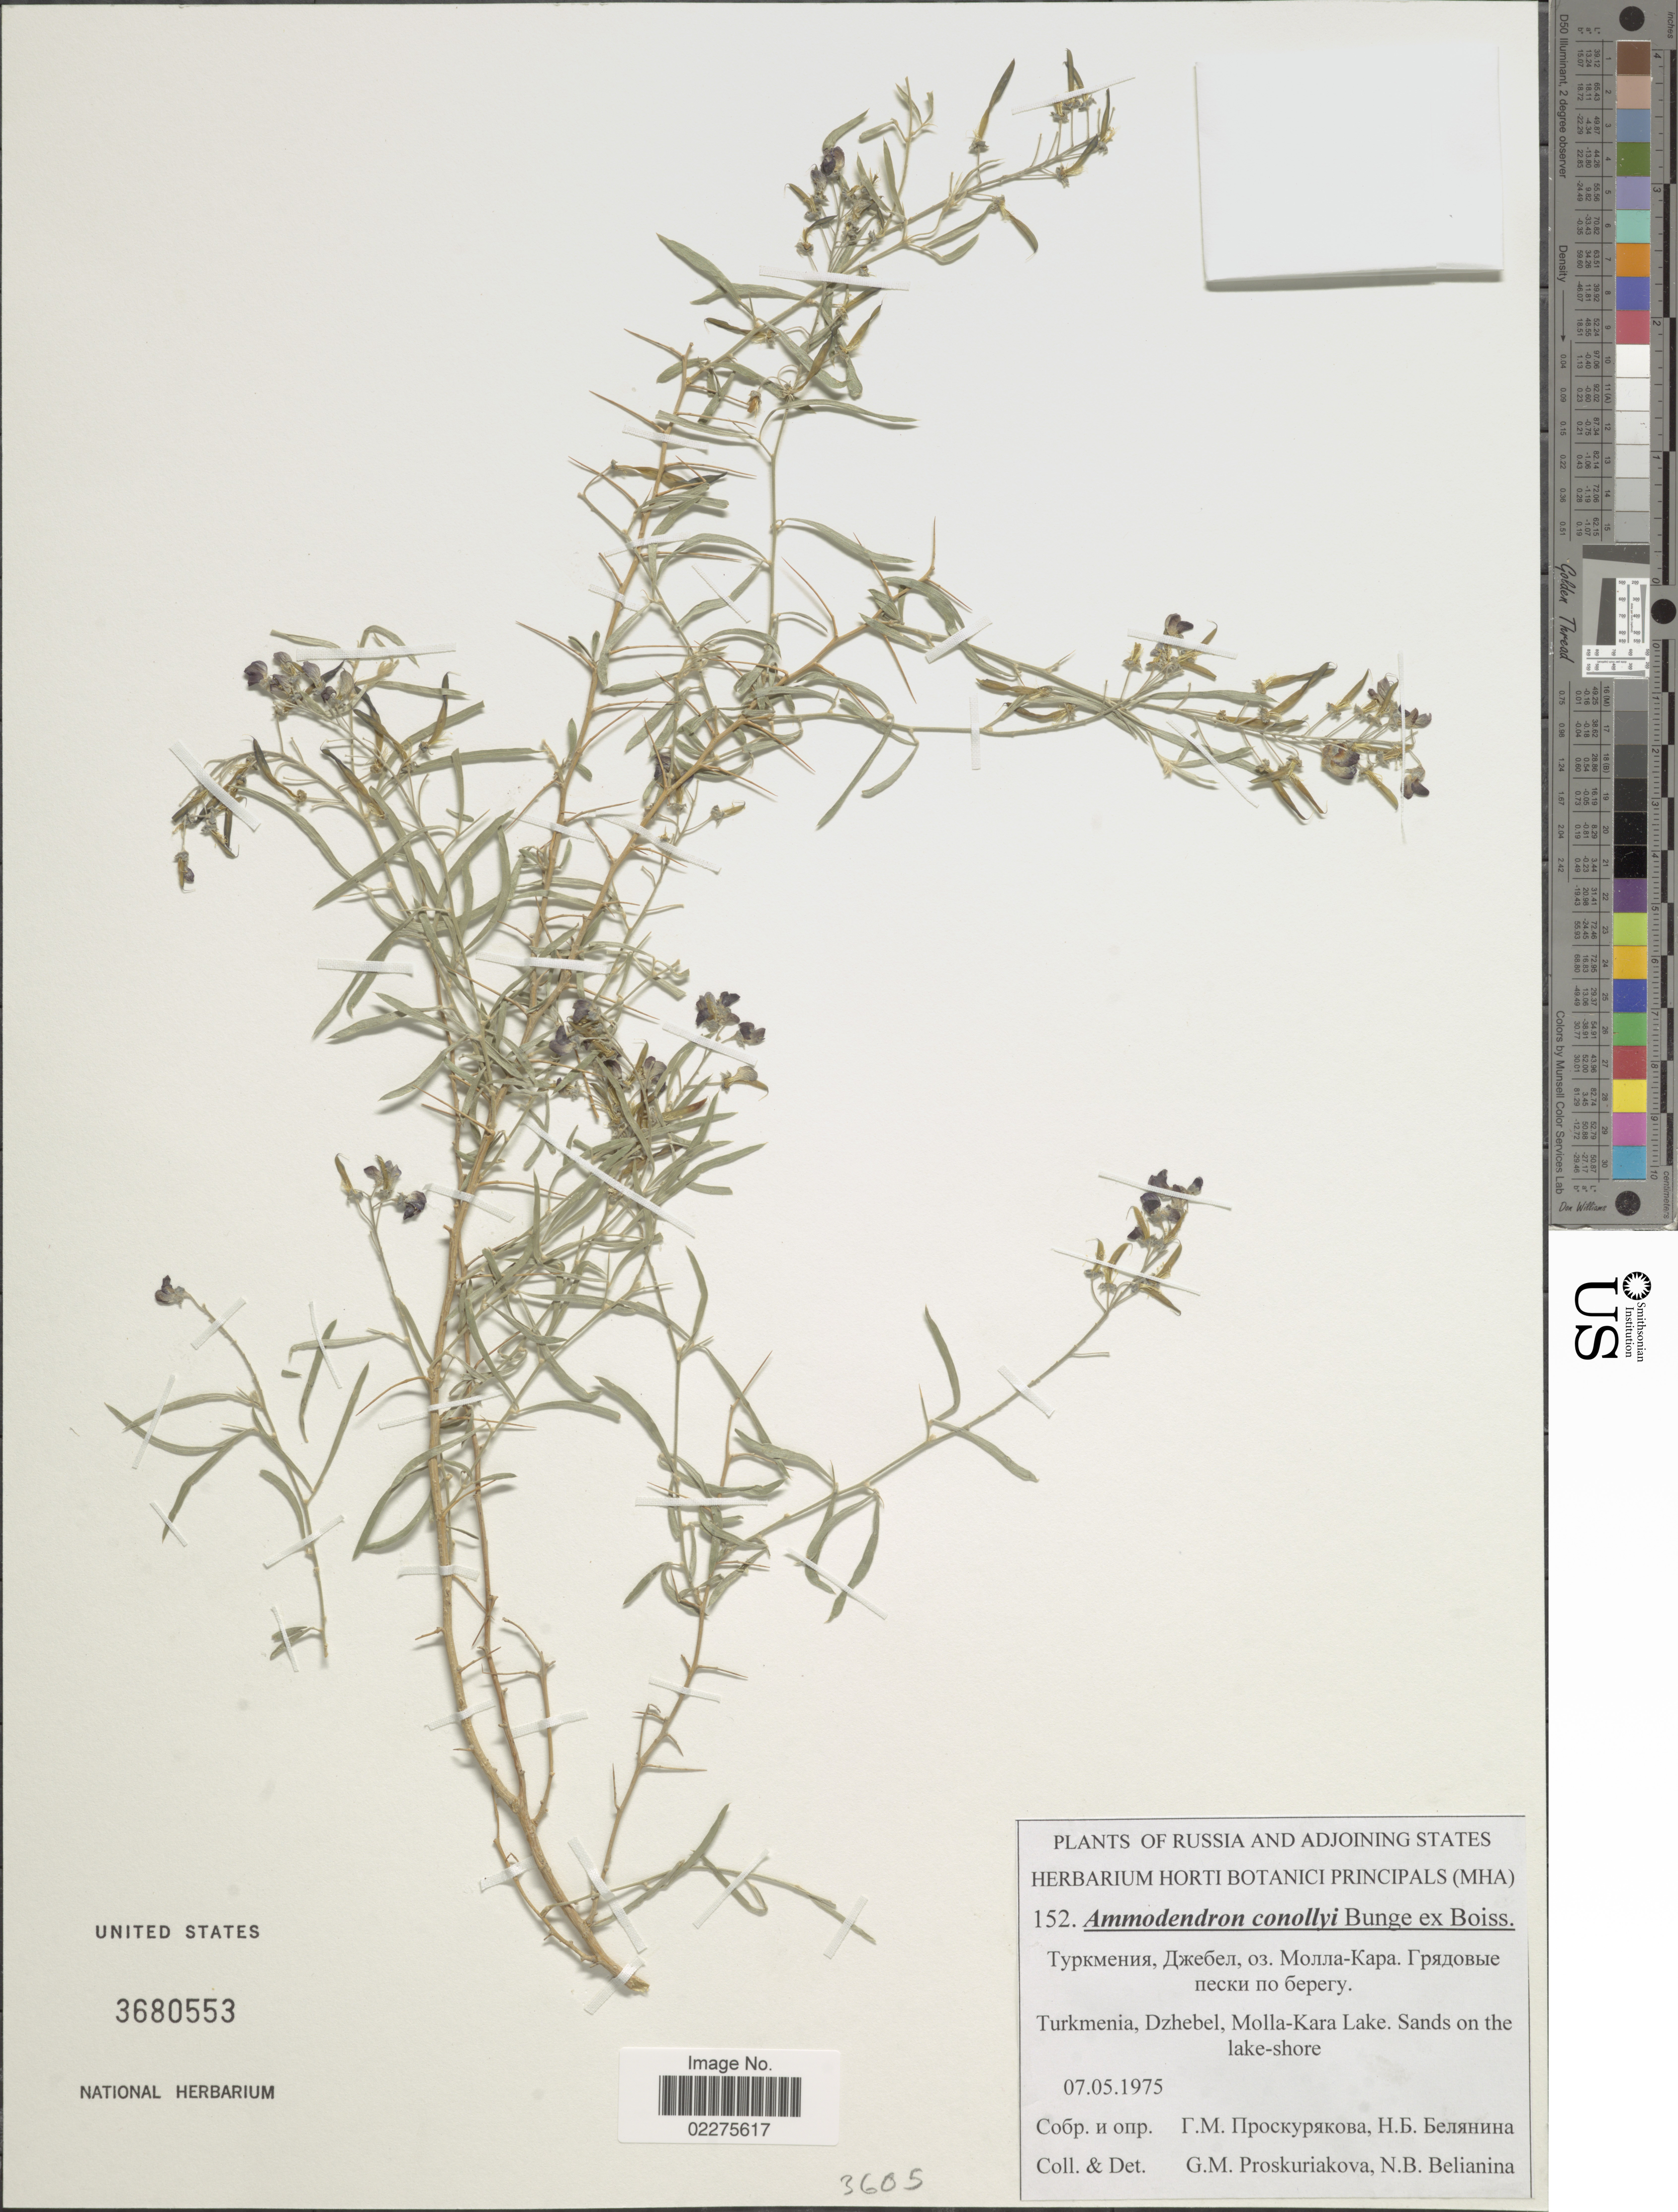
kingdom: Plantae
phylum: Tracheophyta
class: Magnoliopsida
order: Fabales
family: Fabaceae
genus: Ammodendron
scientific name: Ammodendron conollyi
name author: Bunge ex Boiss.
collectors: G. Proskariakova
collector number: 152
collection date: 1975-05-07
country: Turkmenistan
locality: Russia and adjoining states. Turkmenia, Dzhebel, Molla-Kara Lake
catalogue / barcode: US 3680553